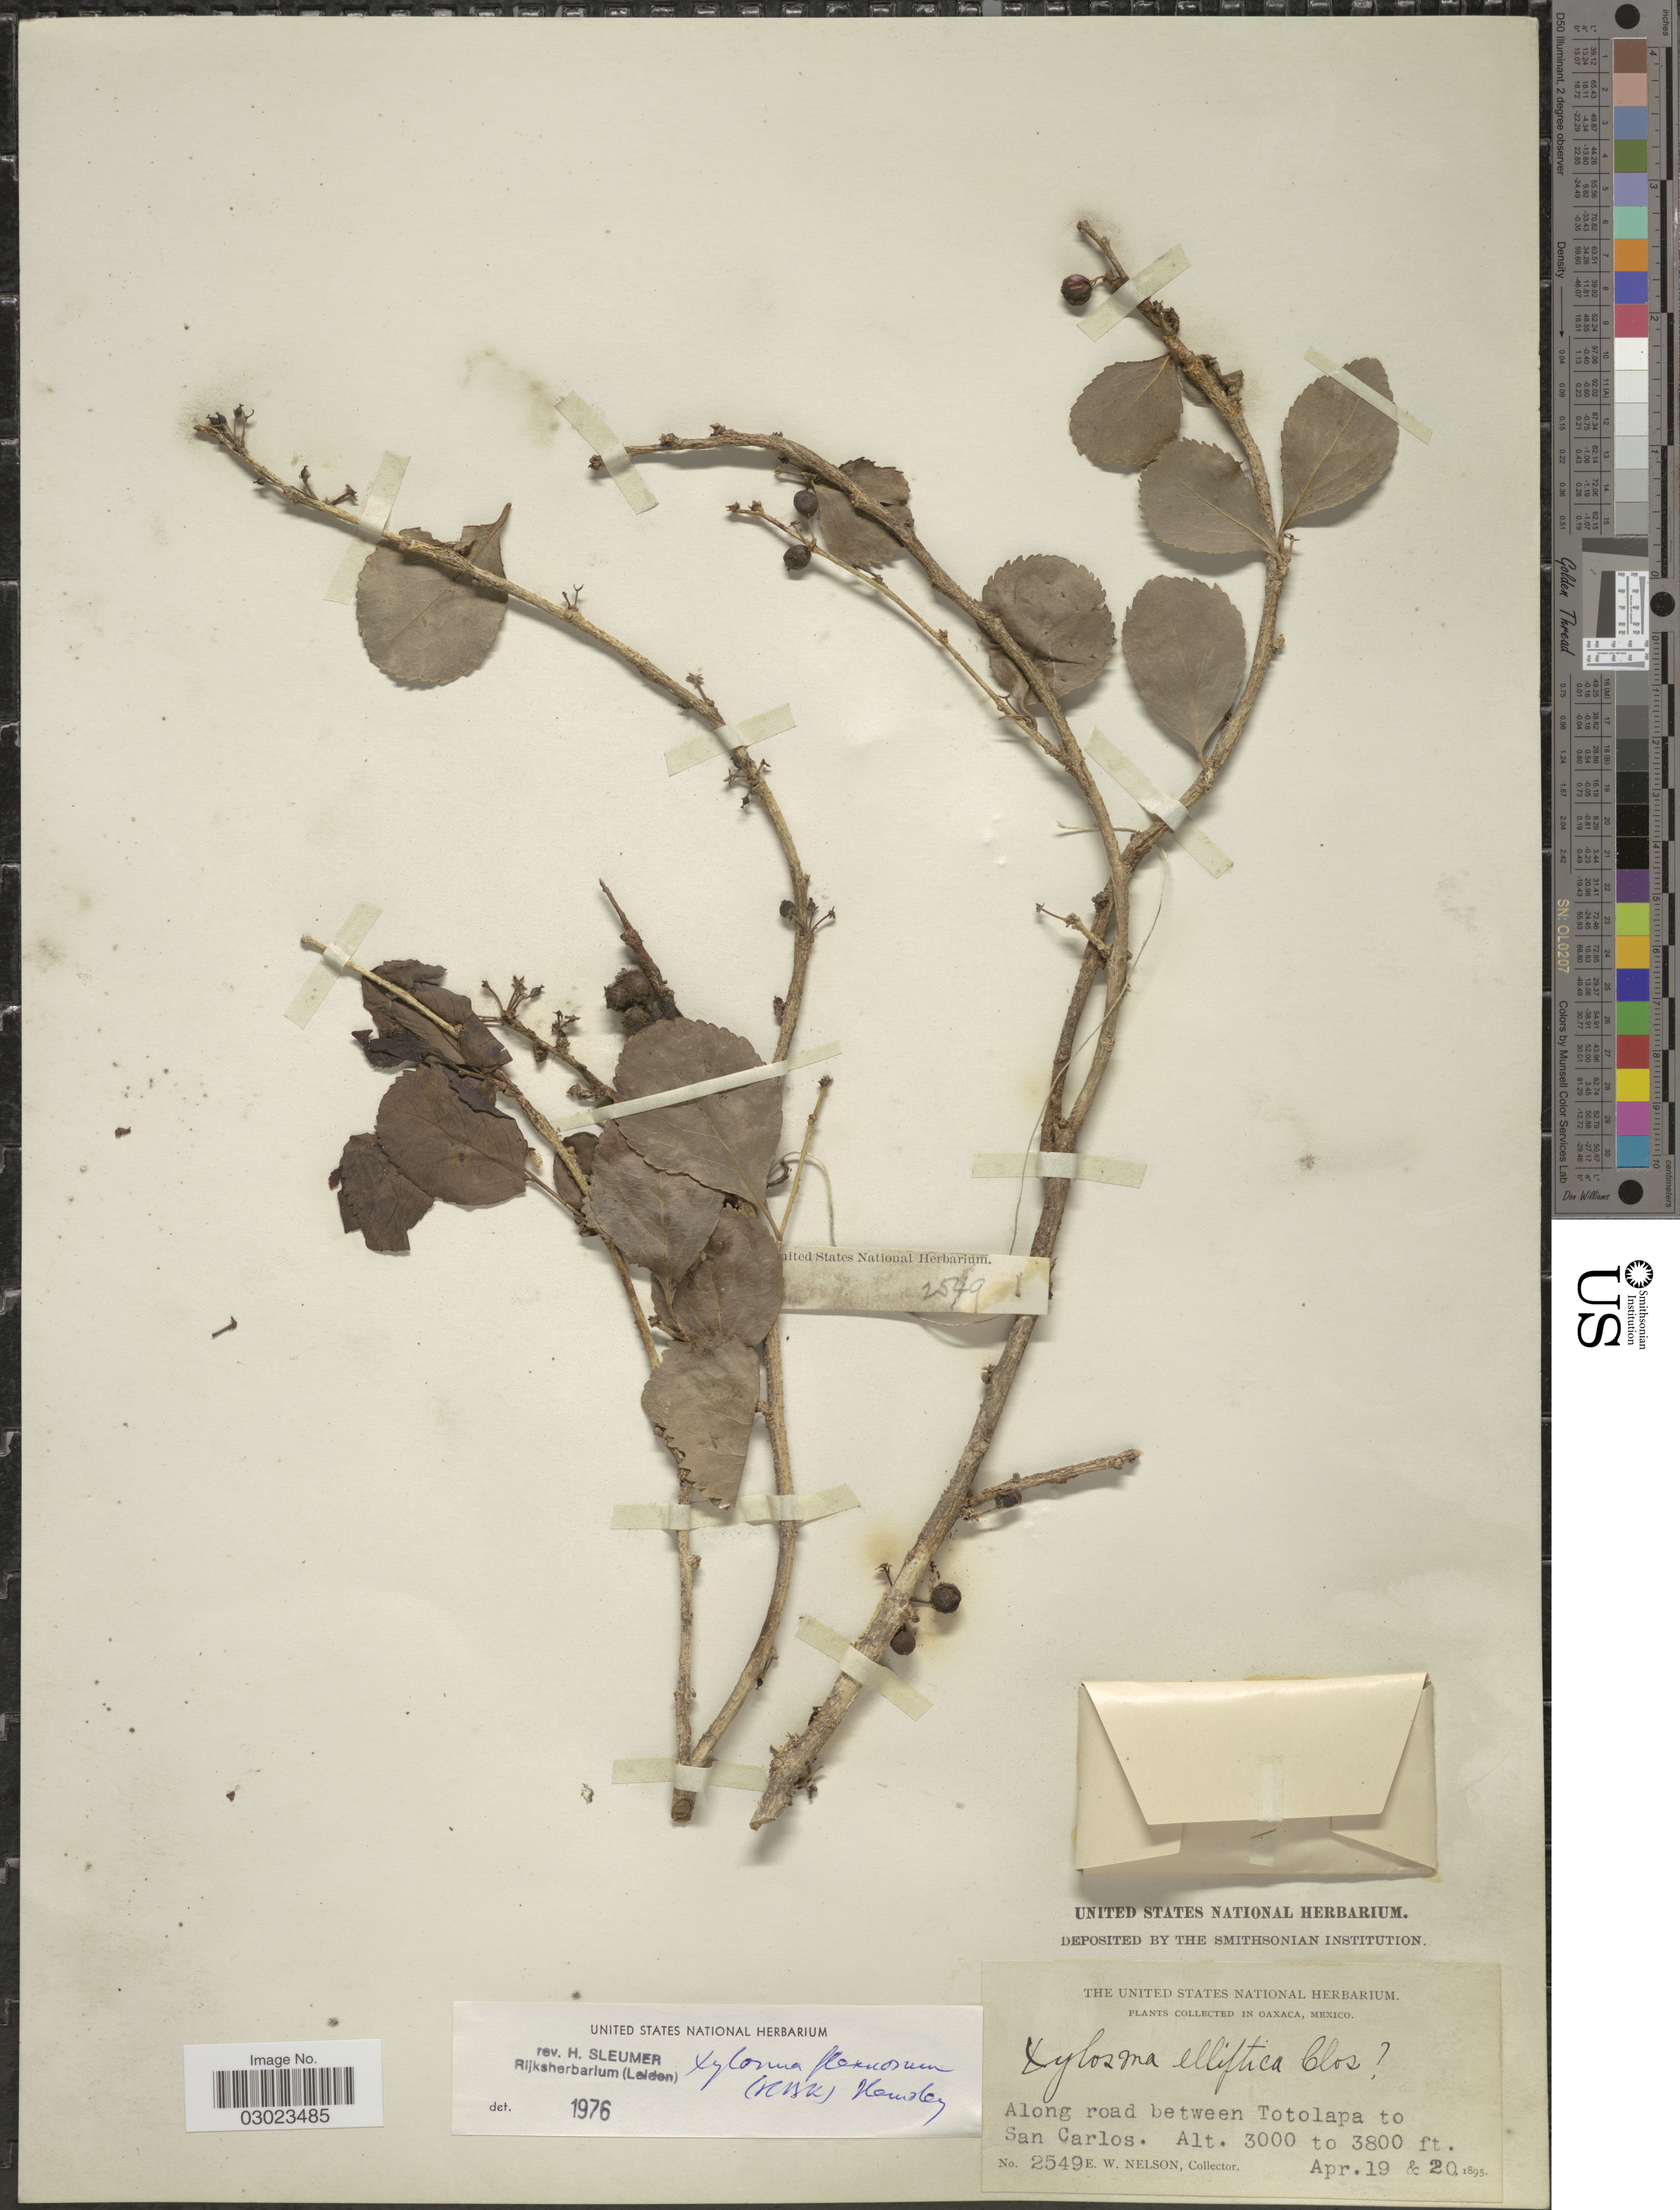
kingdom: Plantae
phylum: Tracheophyta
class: Magnoliopsida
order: Malpighiales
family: Salicaceae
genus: Xylosma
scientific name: Xylosma flexuosa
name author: (Kunth) Hemsl.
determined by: Sleumer, H. O.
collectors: E. W. Nelson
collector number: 2549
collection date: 1895-04-19/1895-04-20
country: Mexico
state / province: Oaxaca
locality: Along road between Totolapa to San Carlos.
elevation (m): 914